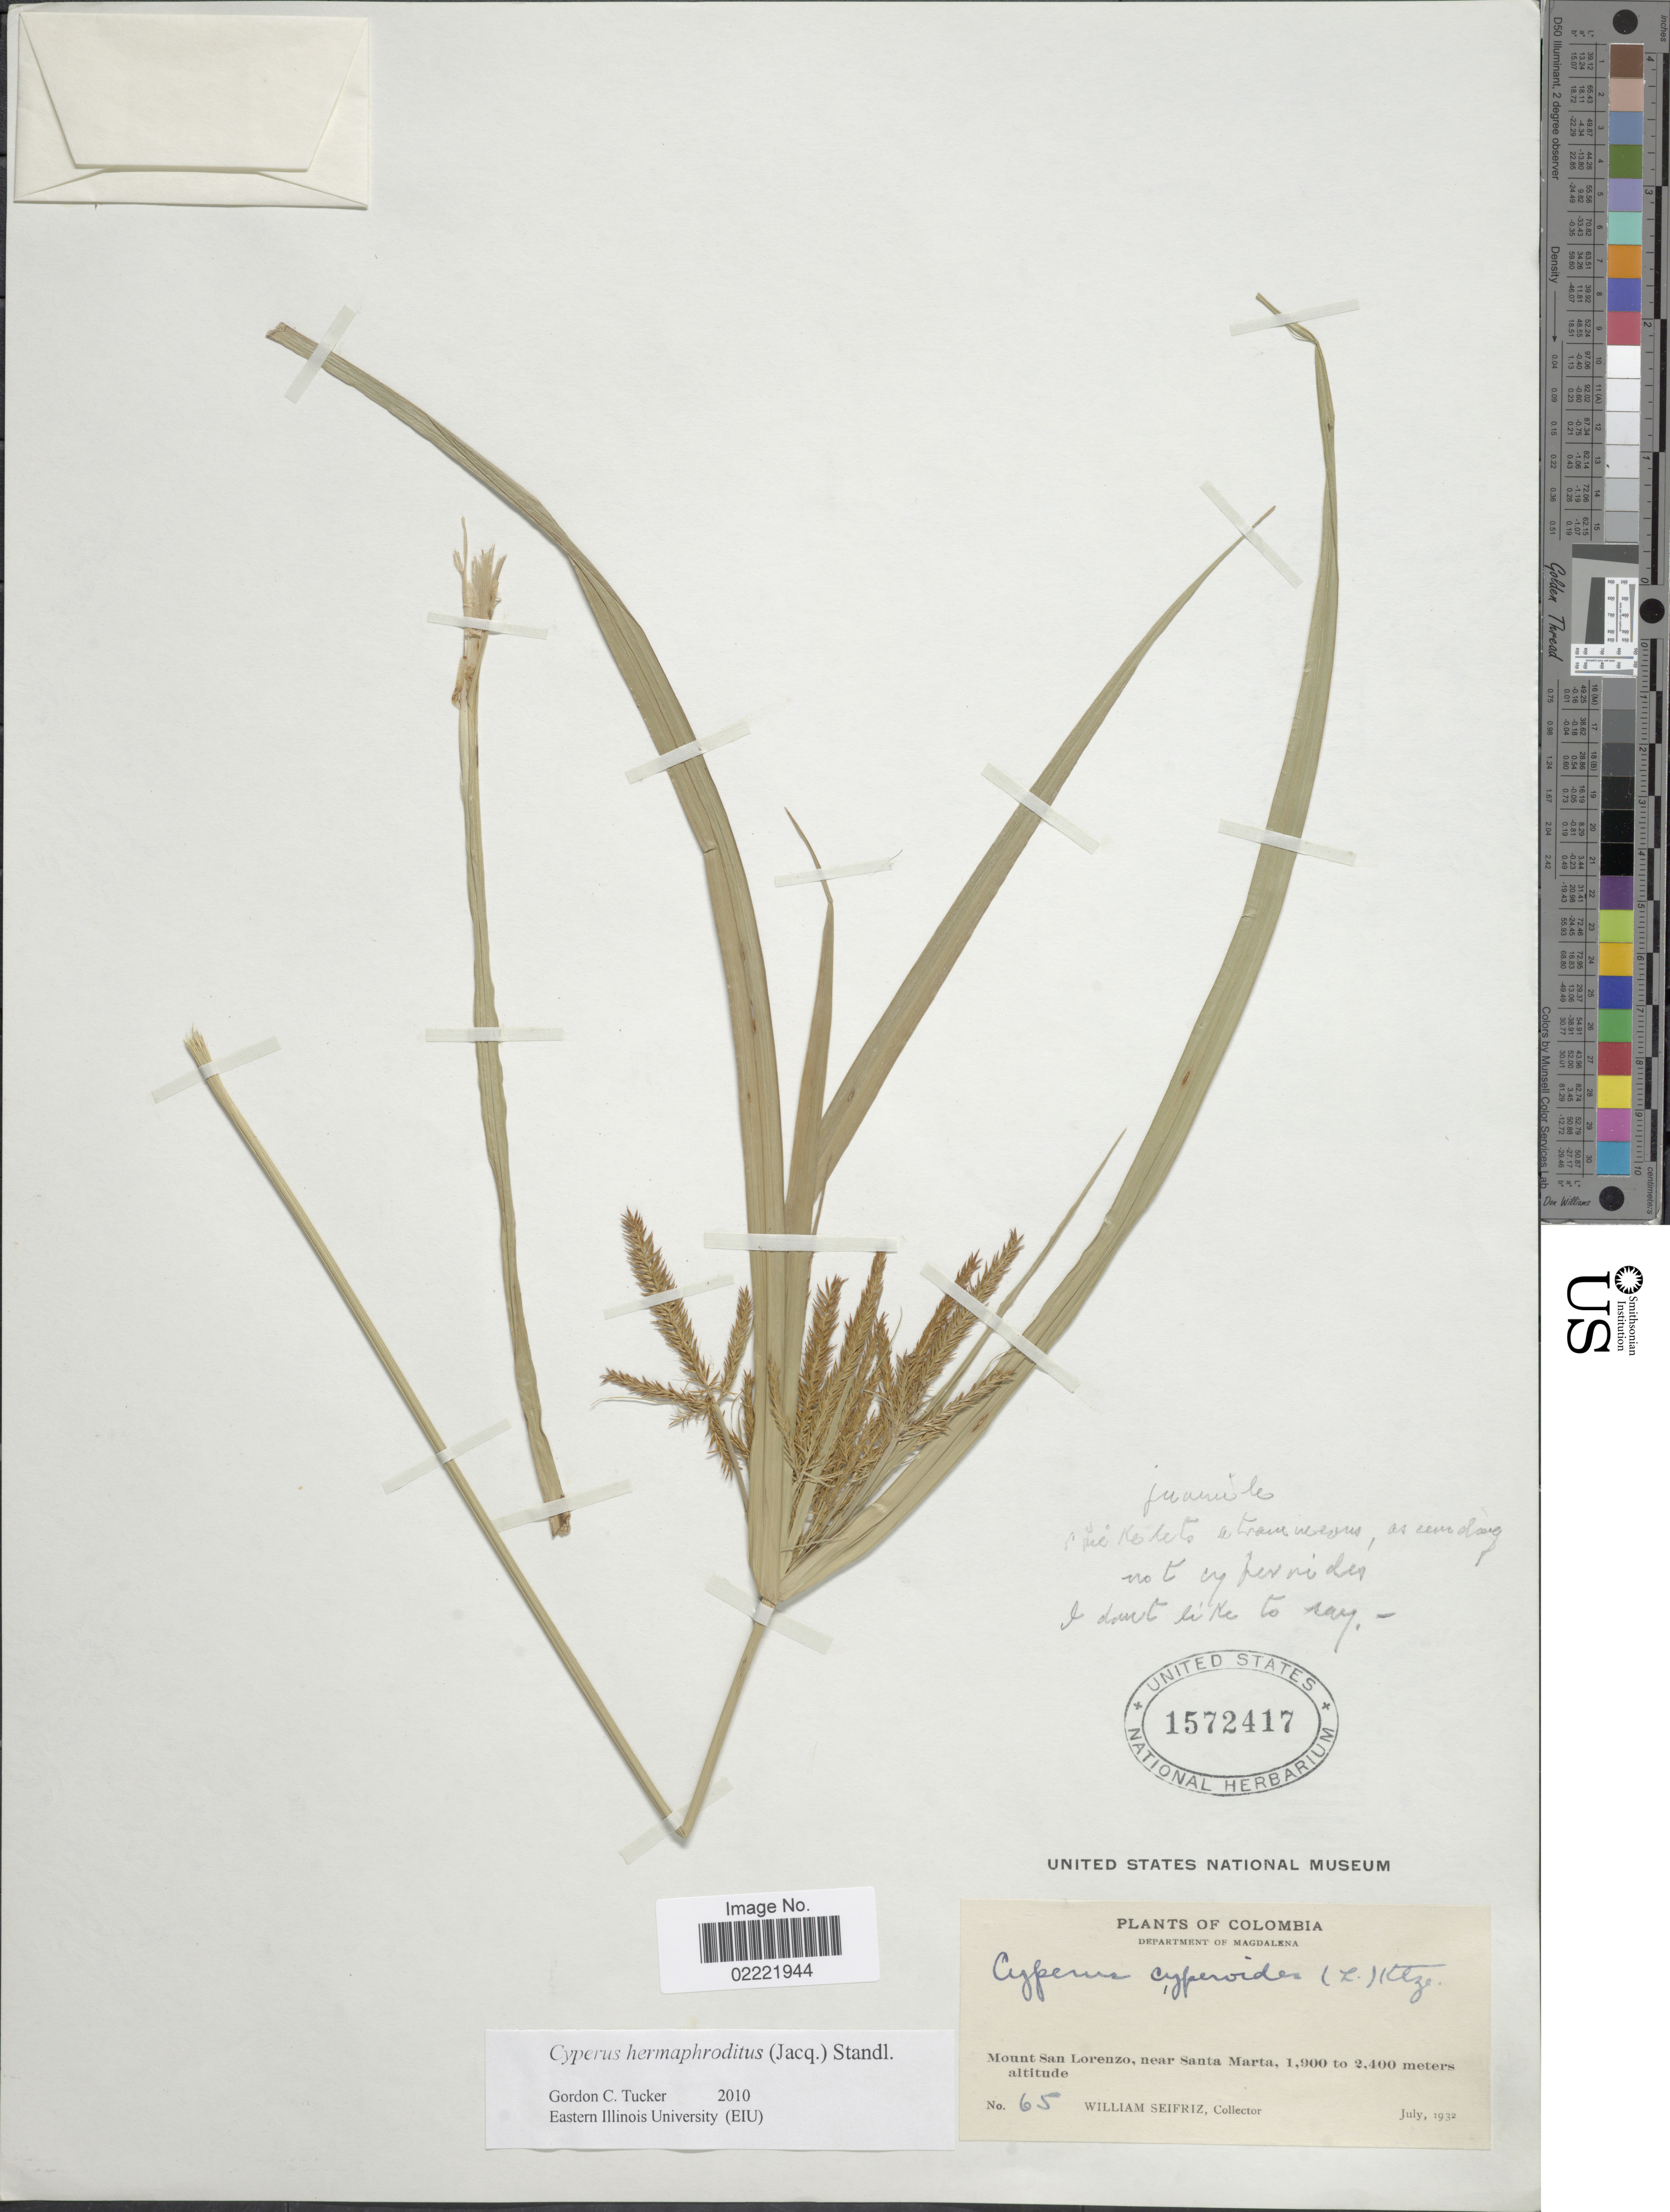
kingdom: Plantae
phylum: Tracheophyta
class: Liliopsida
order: Poales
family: Cyperaceae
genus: Cyperus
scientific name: Cyperus hermaphroditus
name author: (Jacq.) Standl.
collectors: W. Seifriz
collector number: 65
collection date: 1932-07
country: Colombia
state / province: Magdalena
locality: Mount San Lorenzo, near Santa Marta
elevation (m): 1900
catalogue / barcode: US 1572417